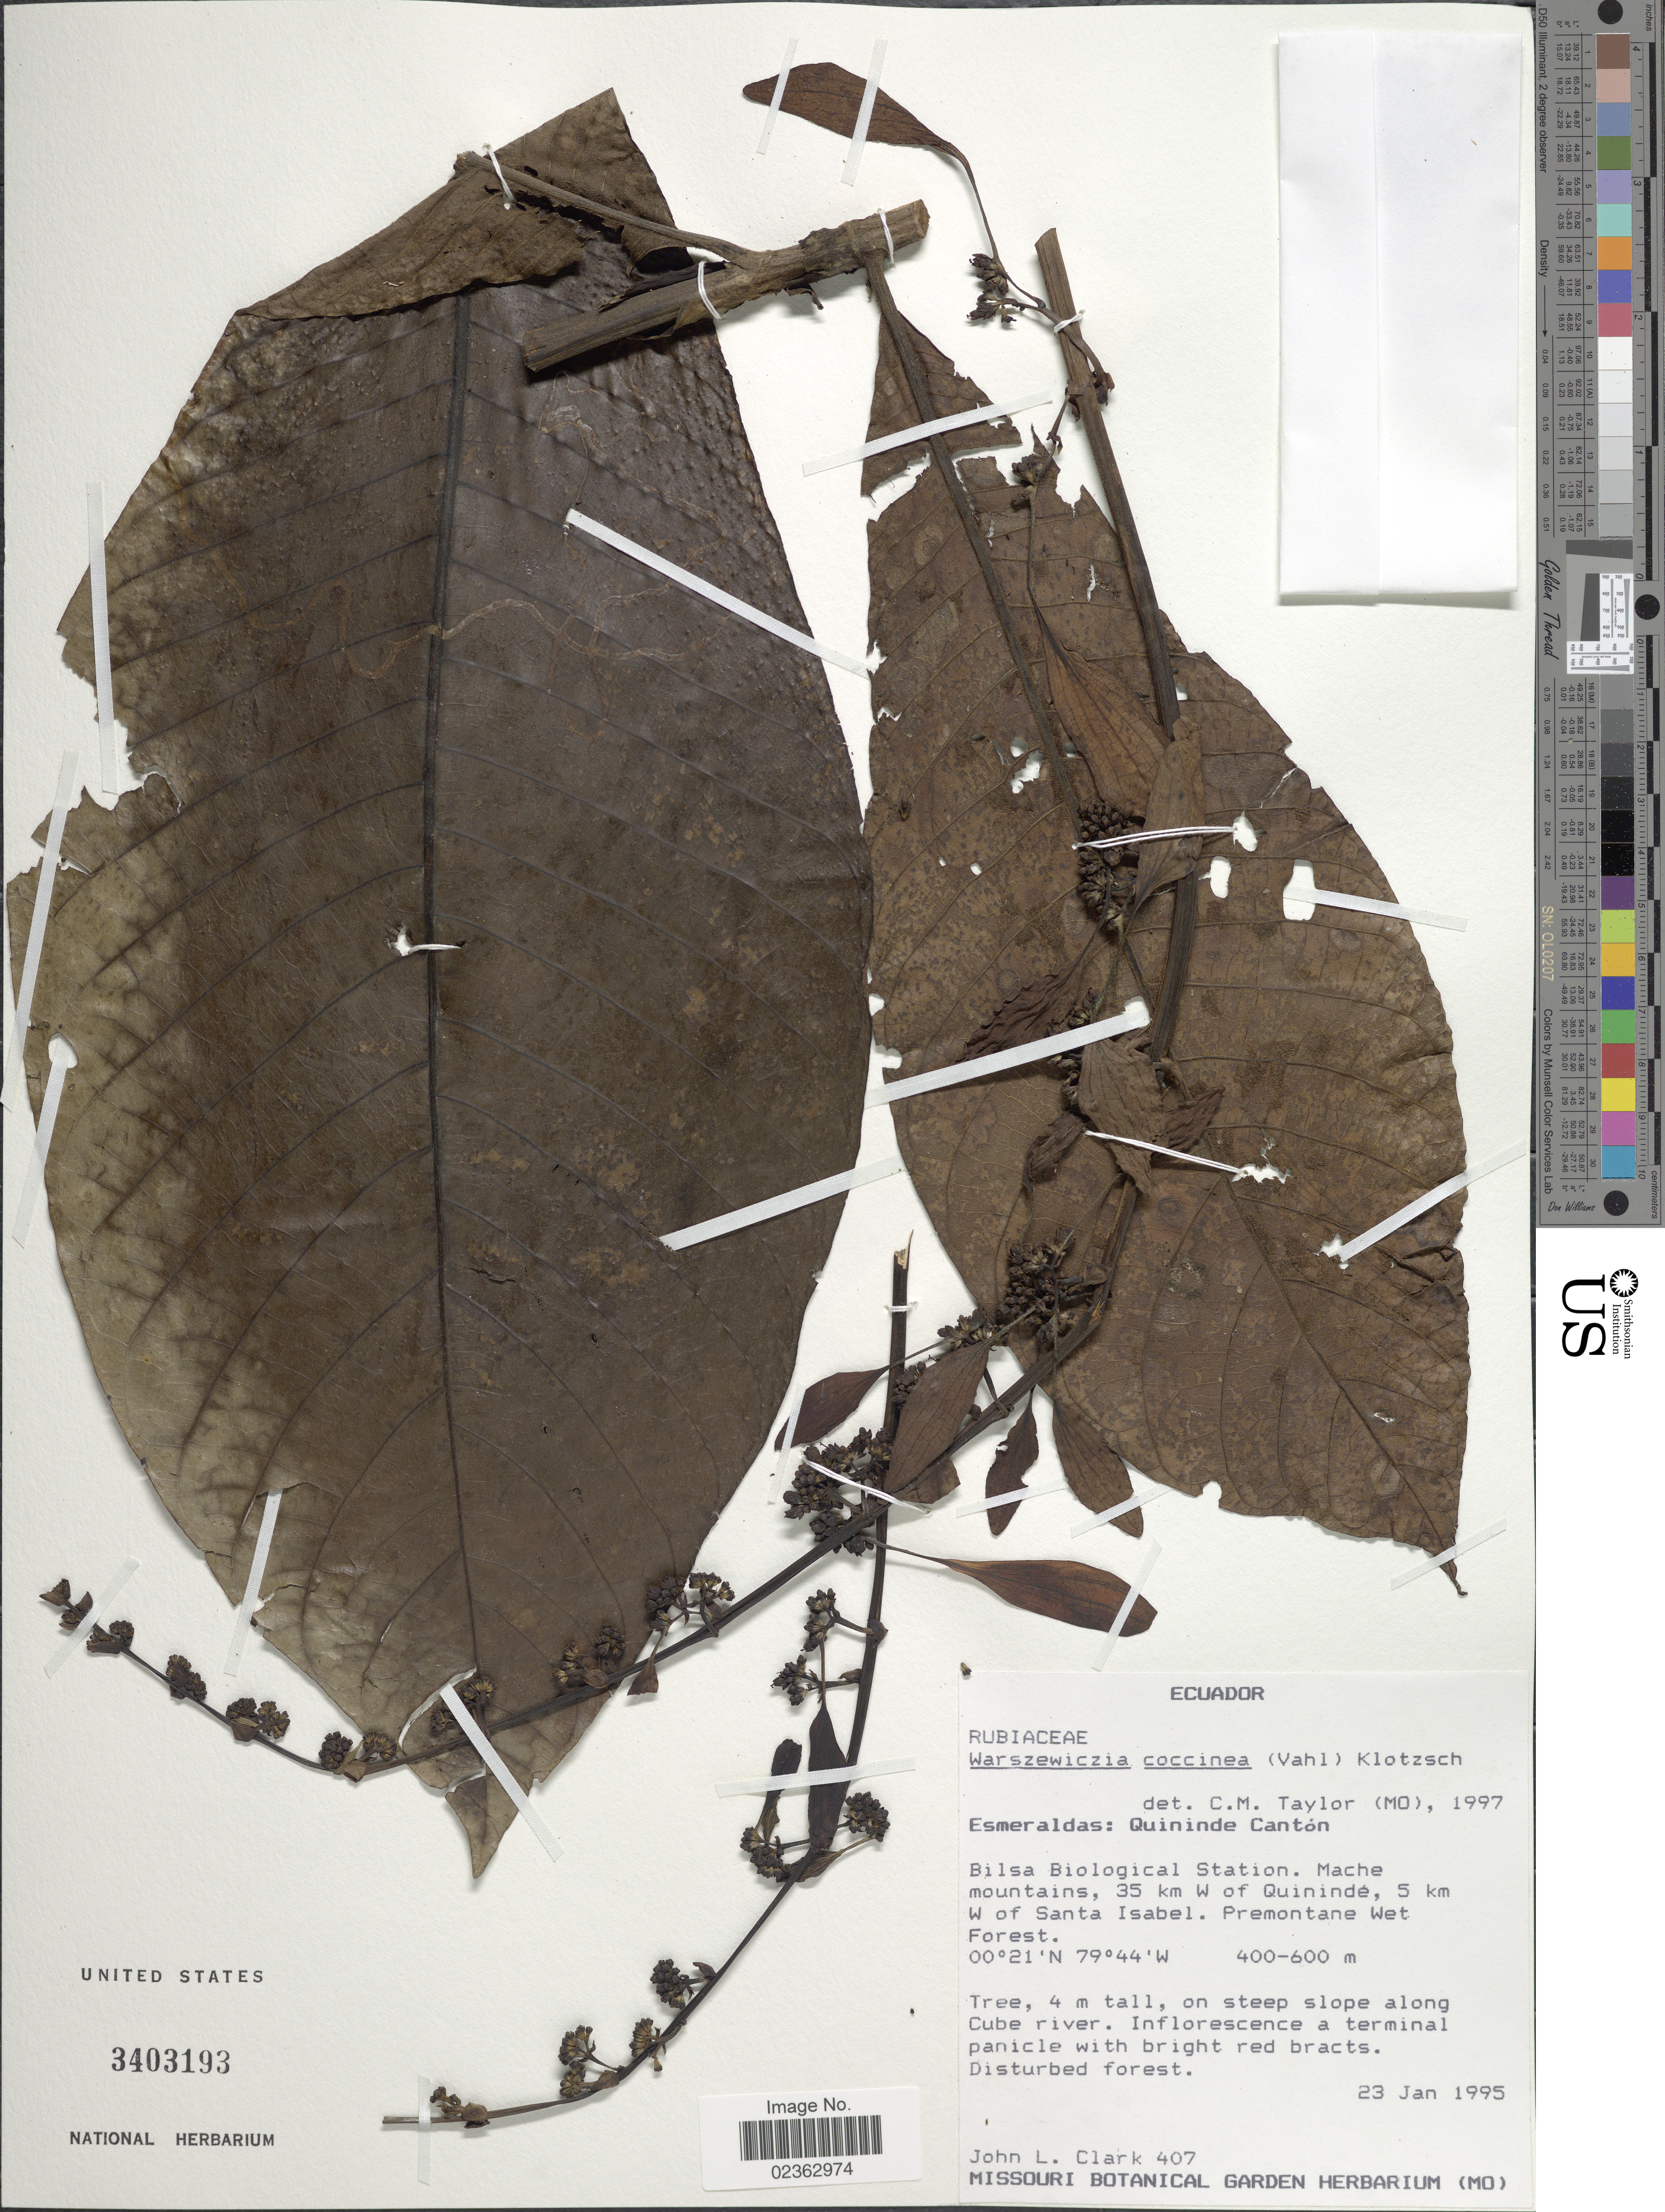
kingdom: Plantae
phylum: Tracheophyta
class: Magnoliopsida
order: Gentianales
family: Rubiaceae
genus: Warszewiczia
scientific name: Warszewiczia coccinea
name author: (Vahl) Klotzsch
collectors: J. L. Clark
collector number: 407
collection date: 1995-01-23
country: Ecuador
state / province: Esmeraldas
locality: Quininde Canton, Bilsa Biological Station, Mache mountains, 35 km W of Quininde, 5 km W of Santa Isabel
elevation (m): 400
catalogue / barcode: US 3403193